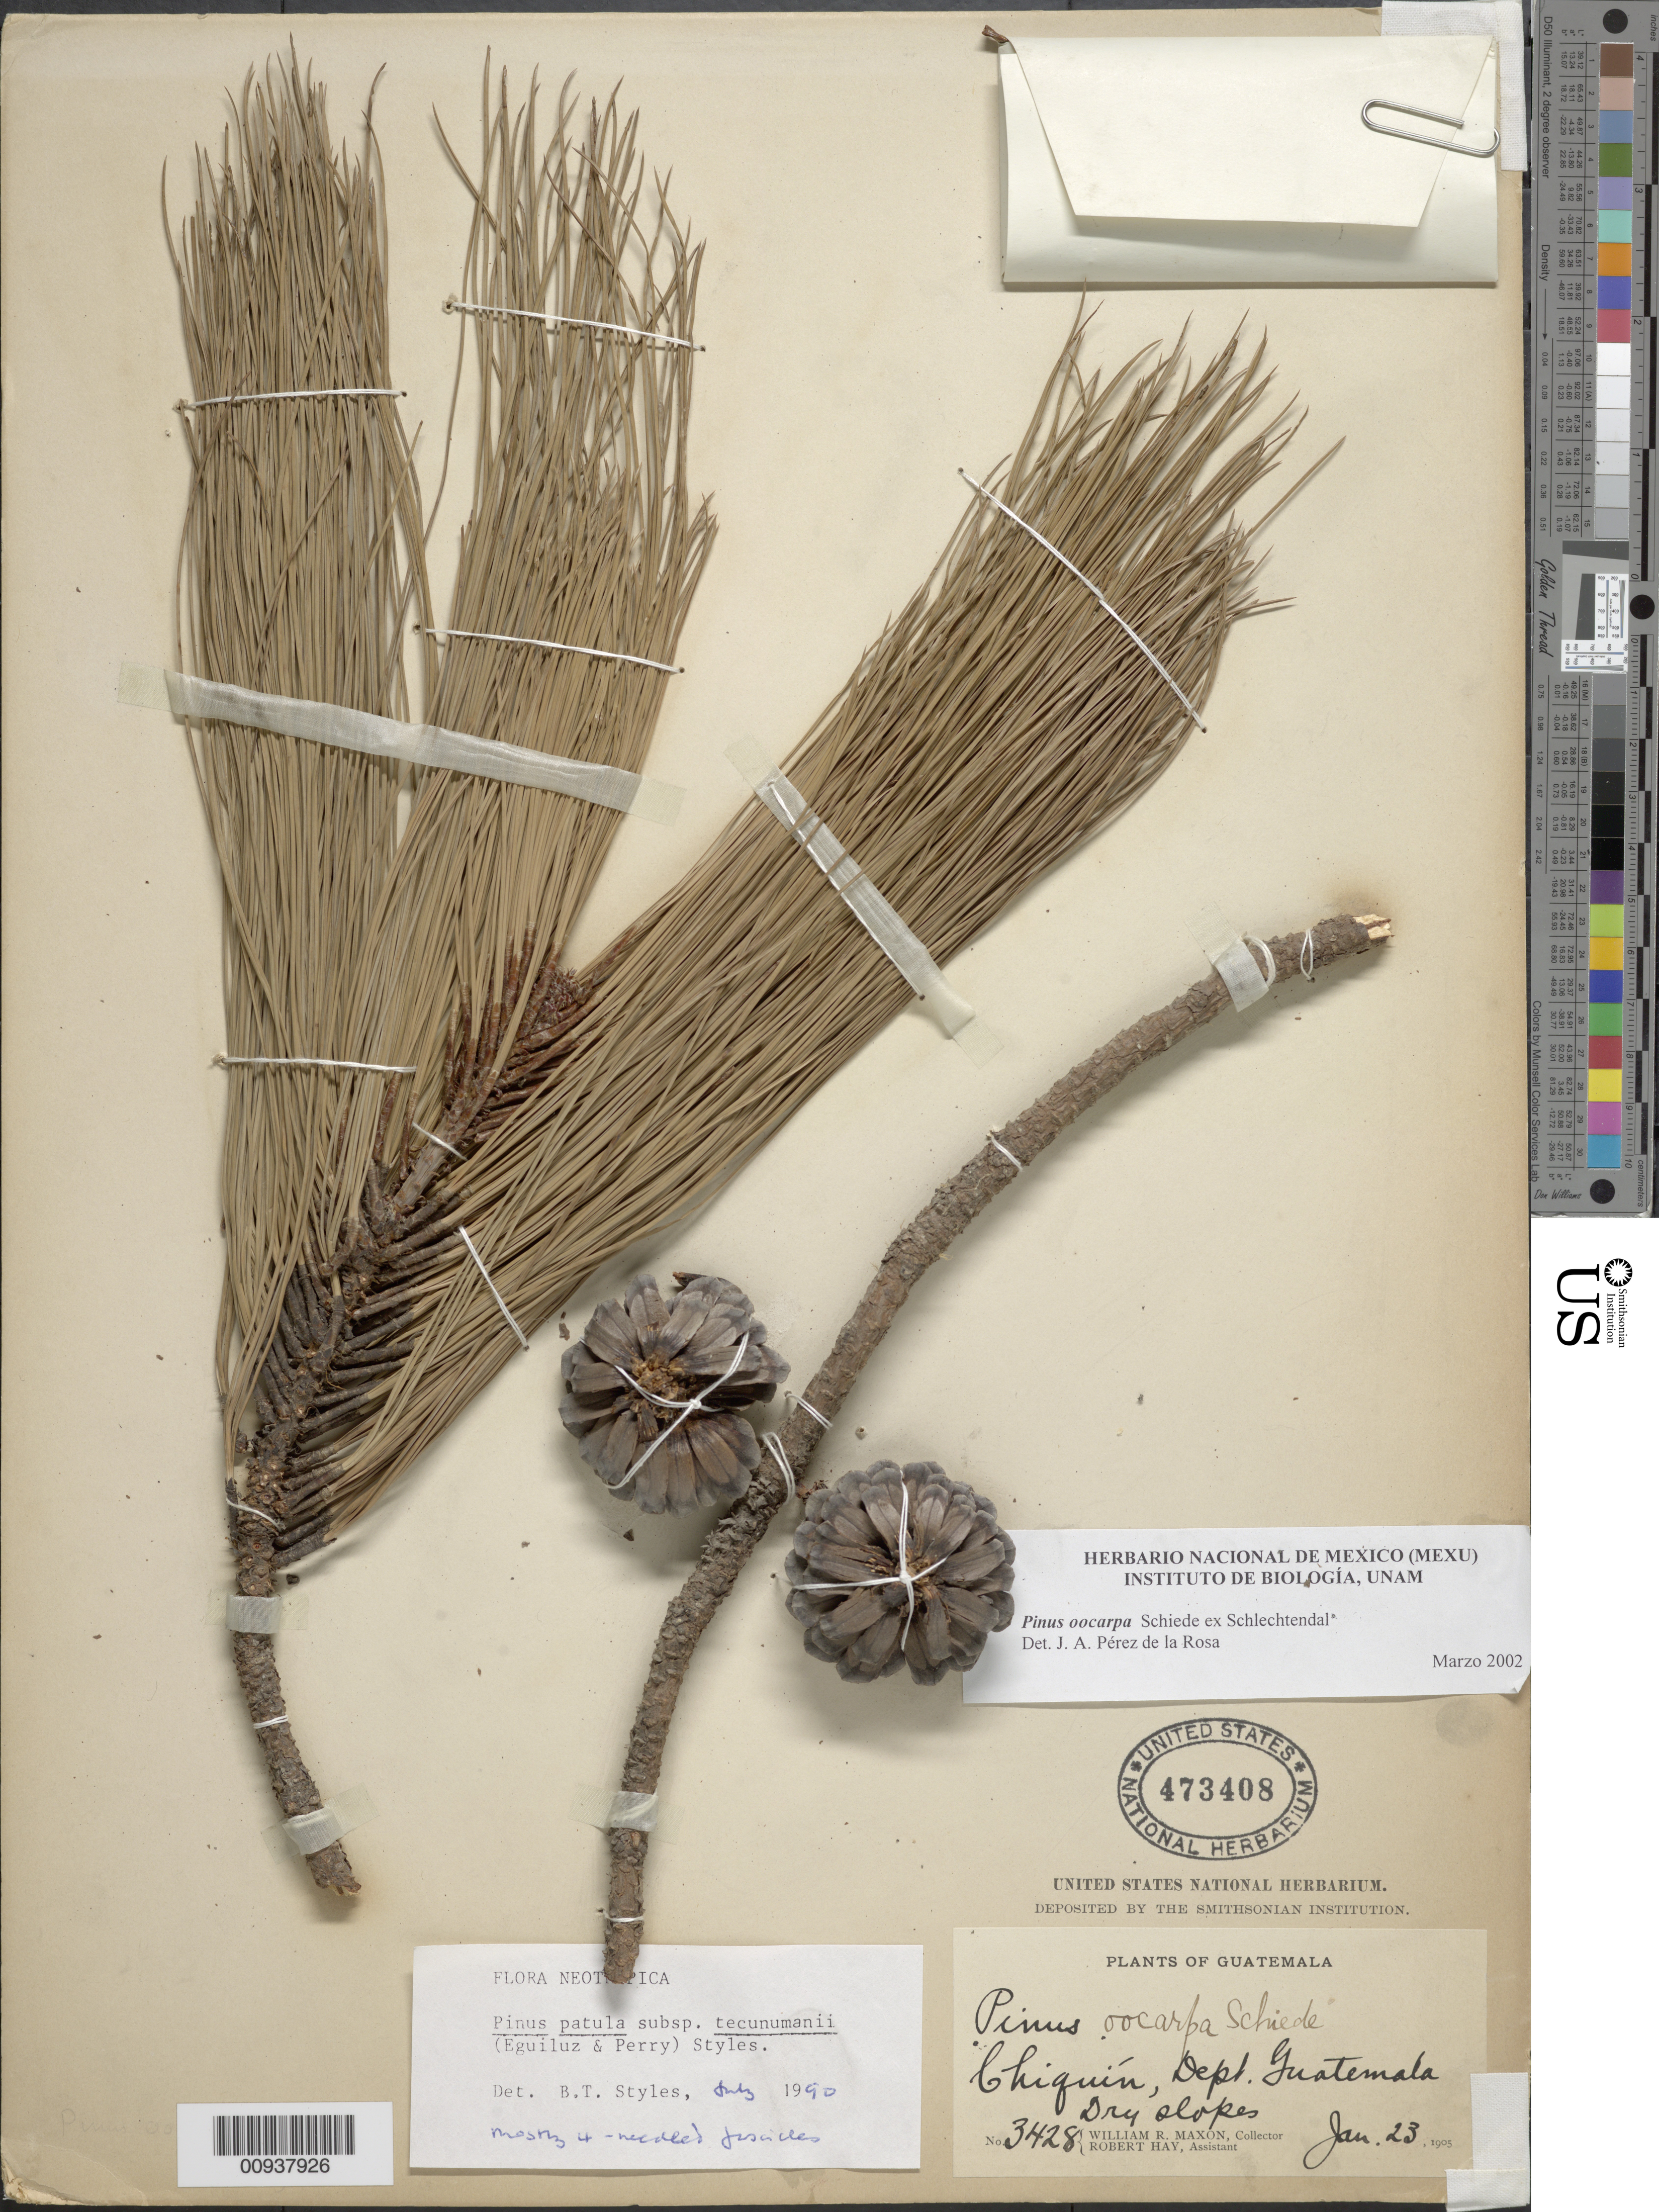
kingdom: Plantae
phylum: Tracheophyta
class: Pinopsida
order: Pinales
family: Pinaceae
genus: Pinus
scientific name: Pinus oocarpa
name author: Schiede ex Schltdl.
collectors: W. R. Maxon & R. Hay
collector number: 3428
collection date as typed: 23 Jan 1905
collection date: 1905-01-23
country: Guatemala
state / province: Guatemala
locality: Chiquín.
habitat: Dry slopes.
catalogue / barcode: US 473408